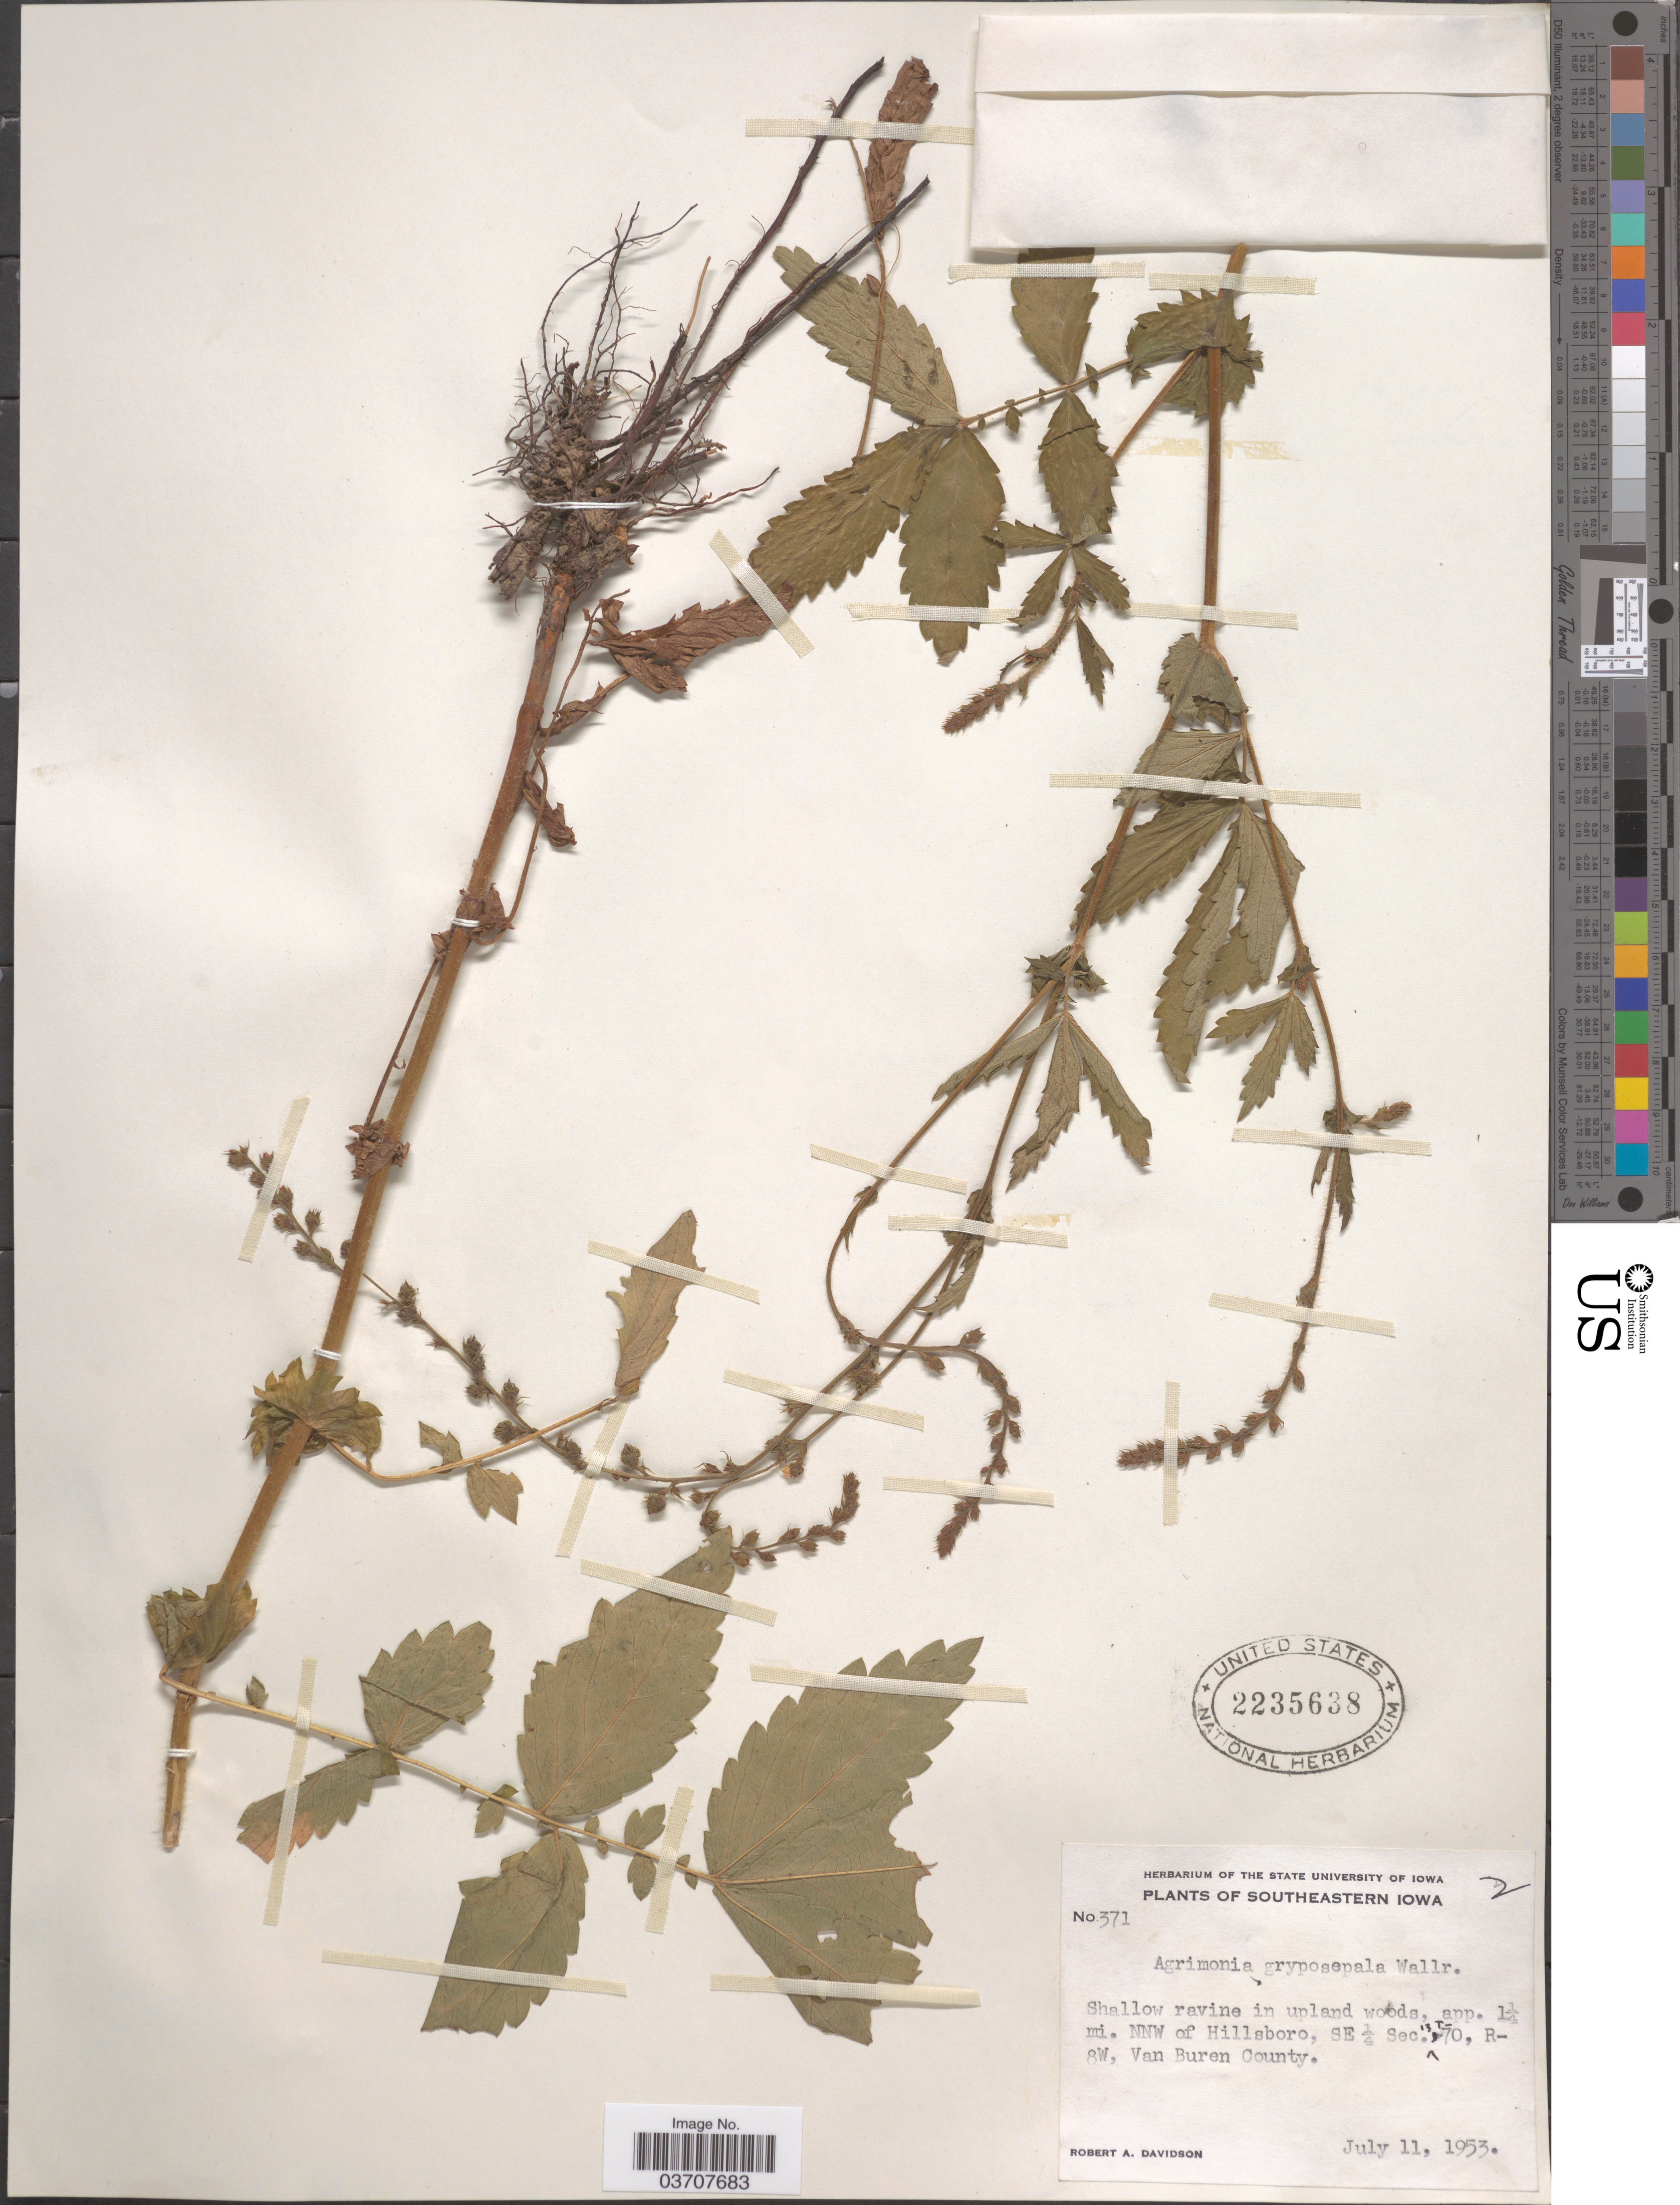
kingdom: Plantae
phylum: Tracheophyta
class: Magnoliopsida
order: Rosales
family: Rosaceae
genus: Agrimonia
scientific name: Agrimonia gryposepala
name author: Wallr.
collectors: R. A. Davidson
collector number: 371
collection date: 1953-07-11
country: United States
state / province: Iowa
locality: Southeastern Iowa. Shallow ravine in upland woods, app. 1¼ mi. NNW of Hillsboro, SE ¼ Sec. 13T- 70, R-8W, Van Buren County.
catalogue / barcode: US 2235638